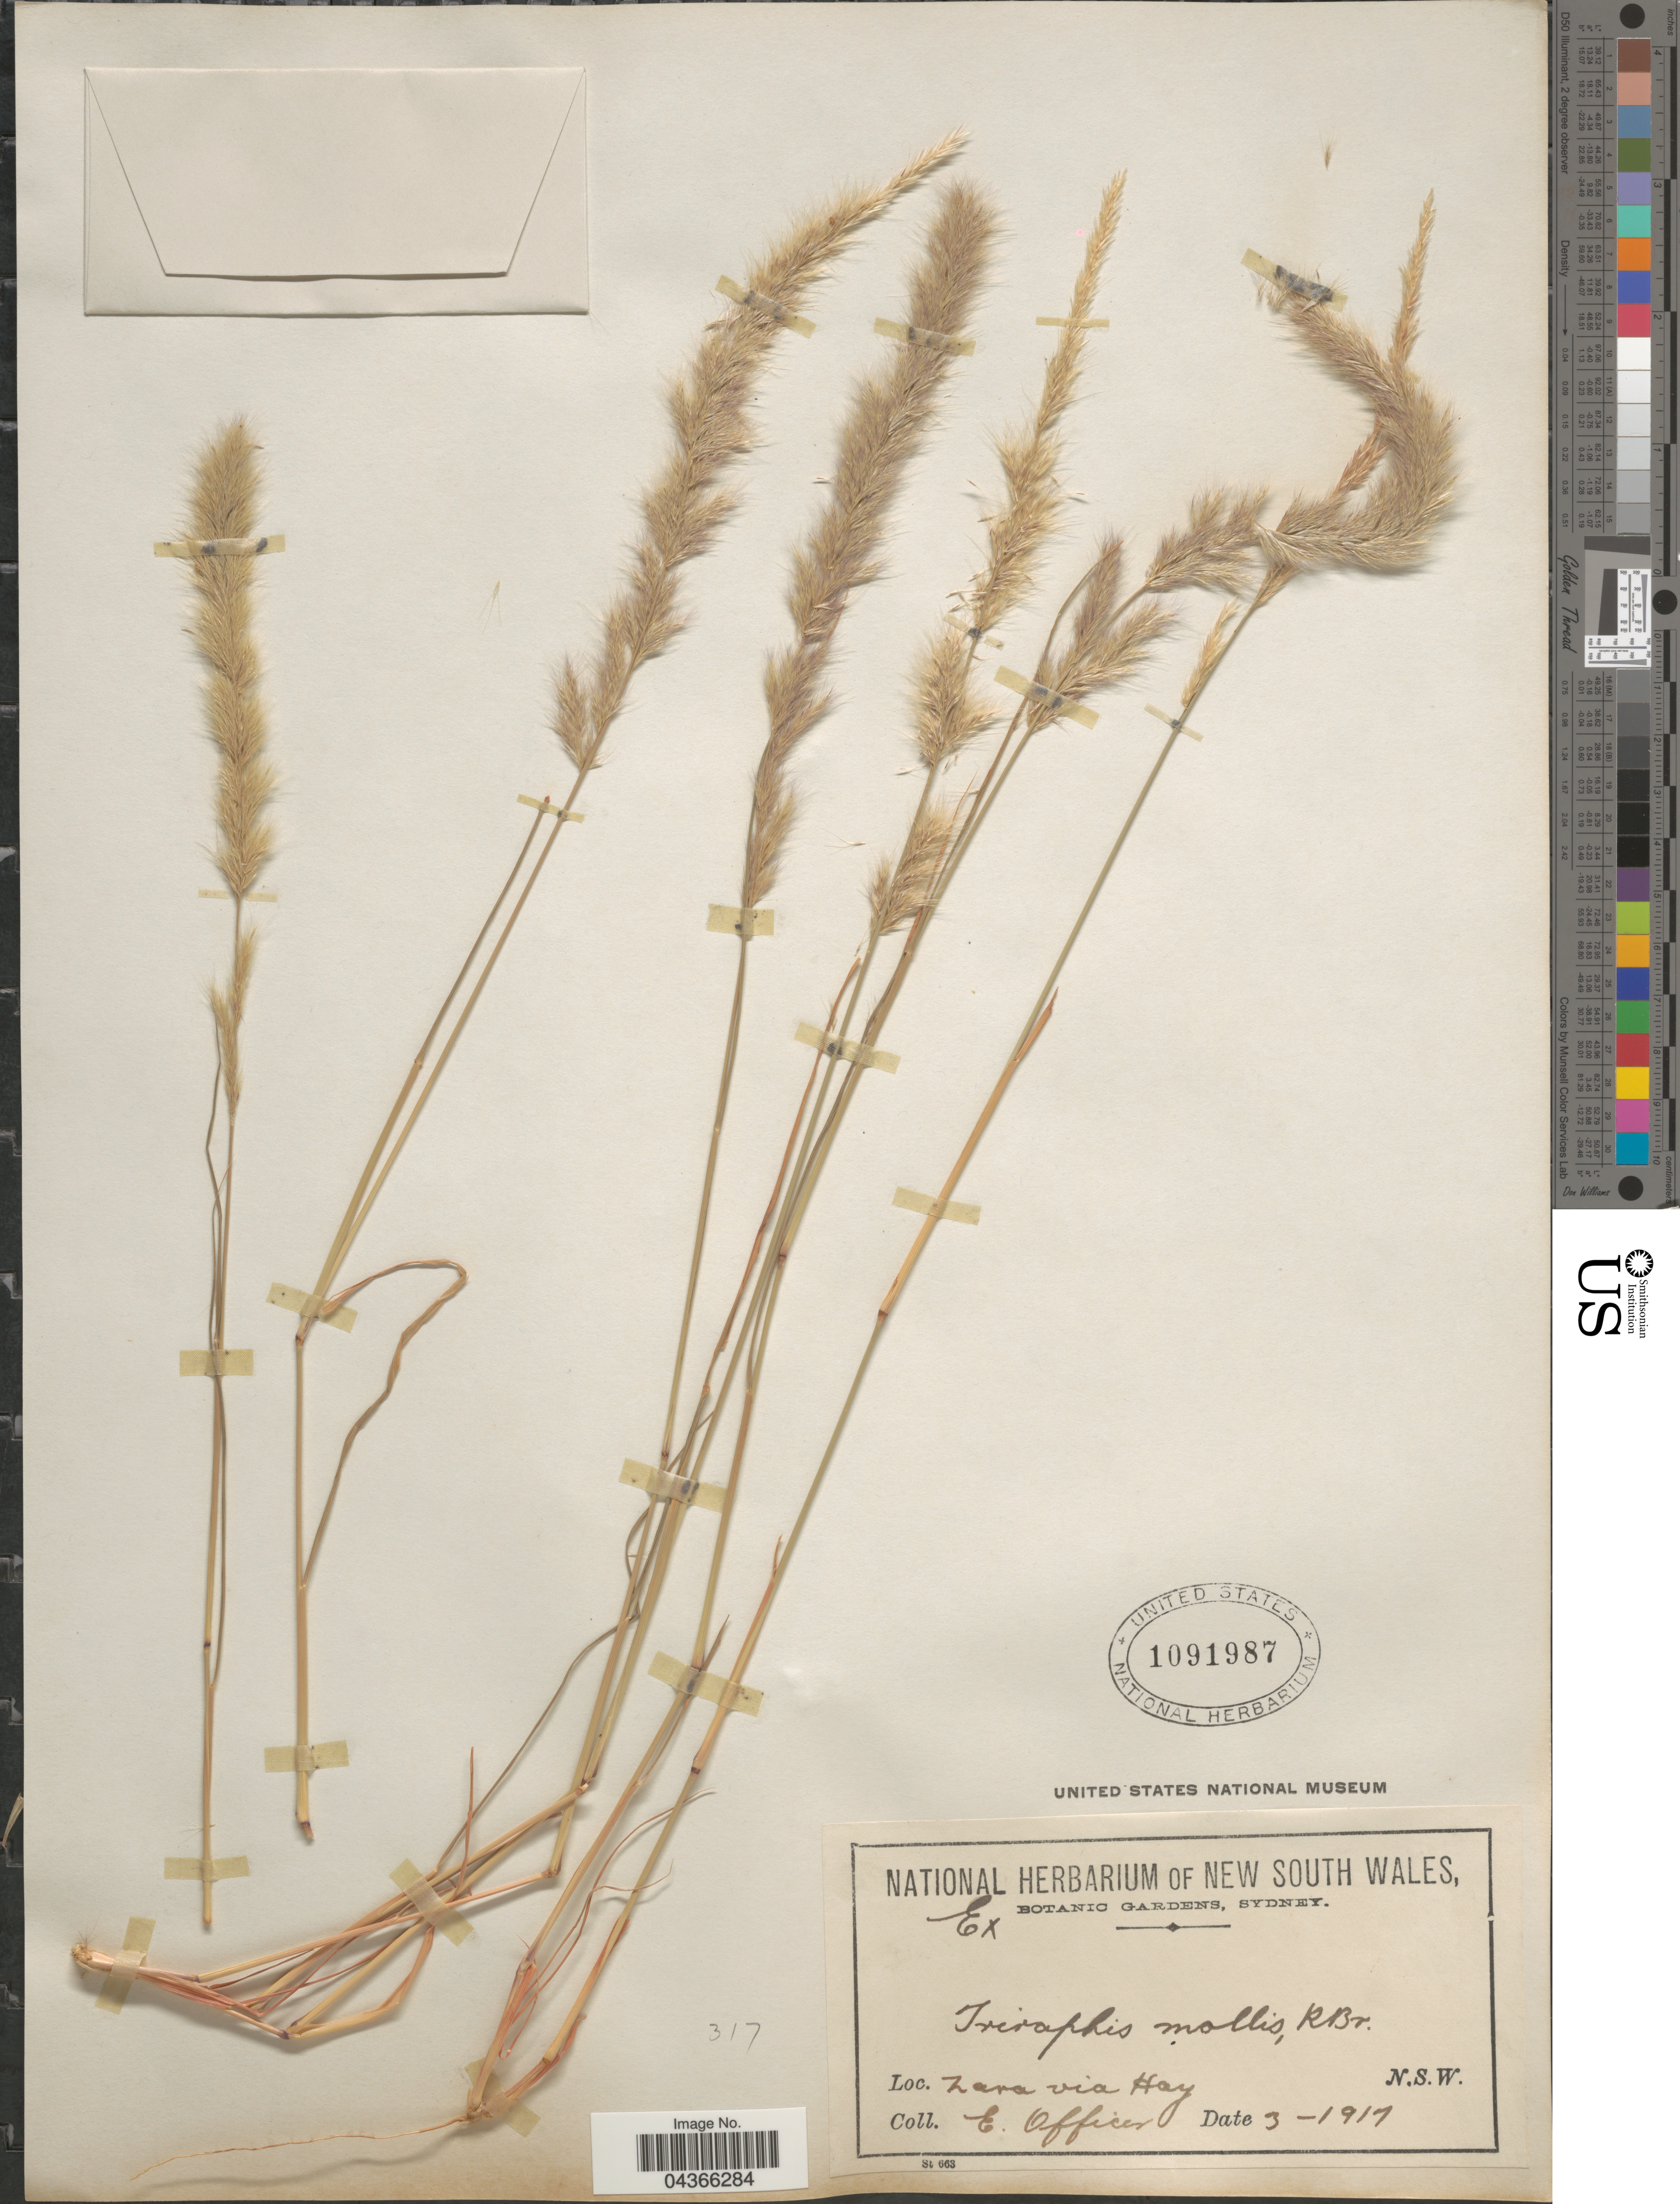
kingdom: Plantae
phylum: Tracheophyta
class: Liliopsida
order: Poales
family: Poaceae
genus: Triraphis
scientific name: Triraphis mollis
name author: R. Br.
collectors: E. Officer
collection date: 1917-03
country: Australia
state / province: New South Wales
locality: Zara via Hay. N.S.W.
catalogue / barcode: US 1091987